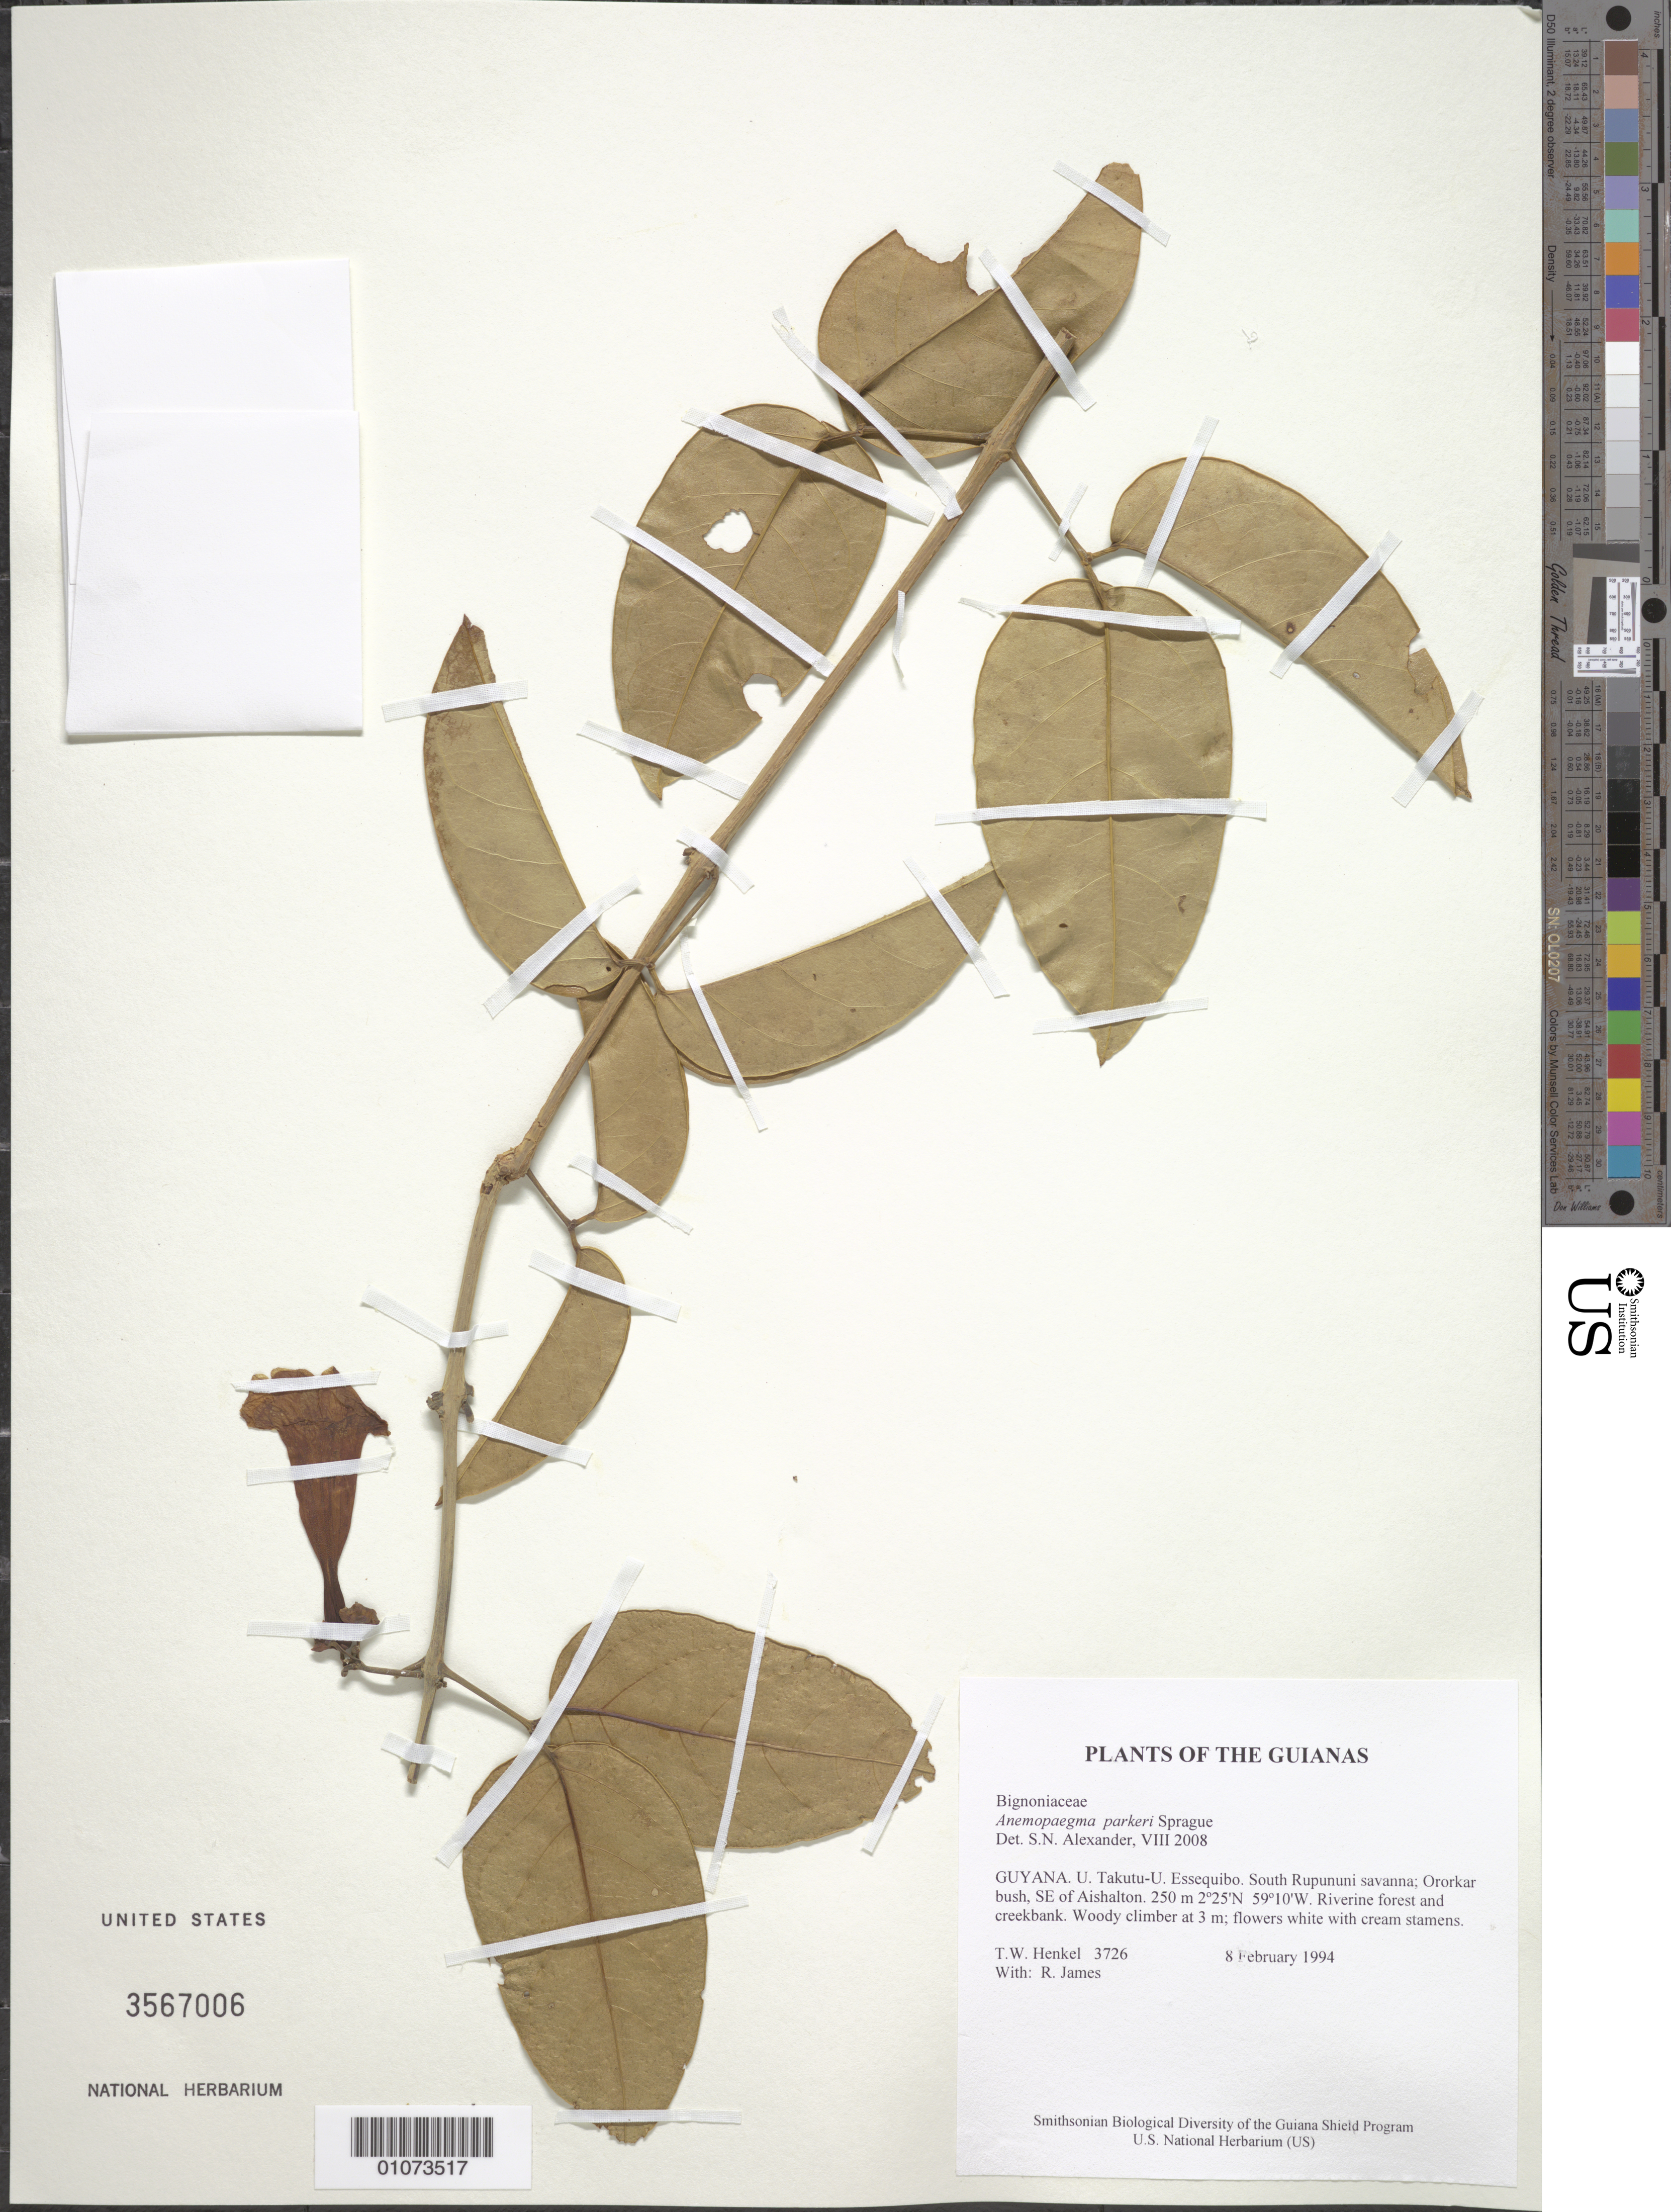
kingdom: Plantae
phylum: Tracheophyta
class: Magnoliopsida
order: Lamiales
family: Bignoniaceae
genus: Anemopaegma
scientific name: Anemopaegma parkeri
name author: Sprague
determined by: Alexander, S. N.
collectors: T. Henkel & R. James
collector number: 3726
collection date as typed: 8 February 1994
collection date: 1994-02-08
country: Guyana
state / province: U. Takutu-U. Essequibo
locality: South Rupununi savanna; Ororkar bush, SE of Aishalton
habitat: Riverine forest and creekbank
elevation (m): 250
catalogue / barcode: US 3567006